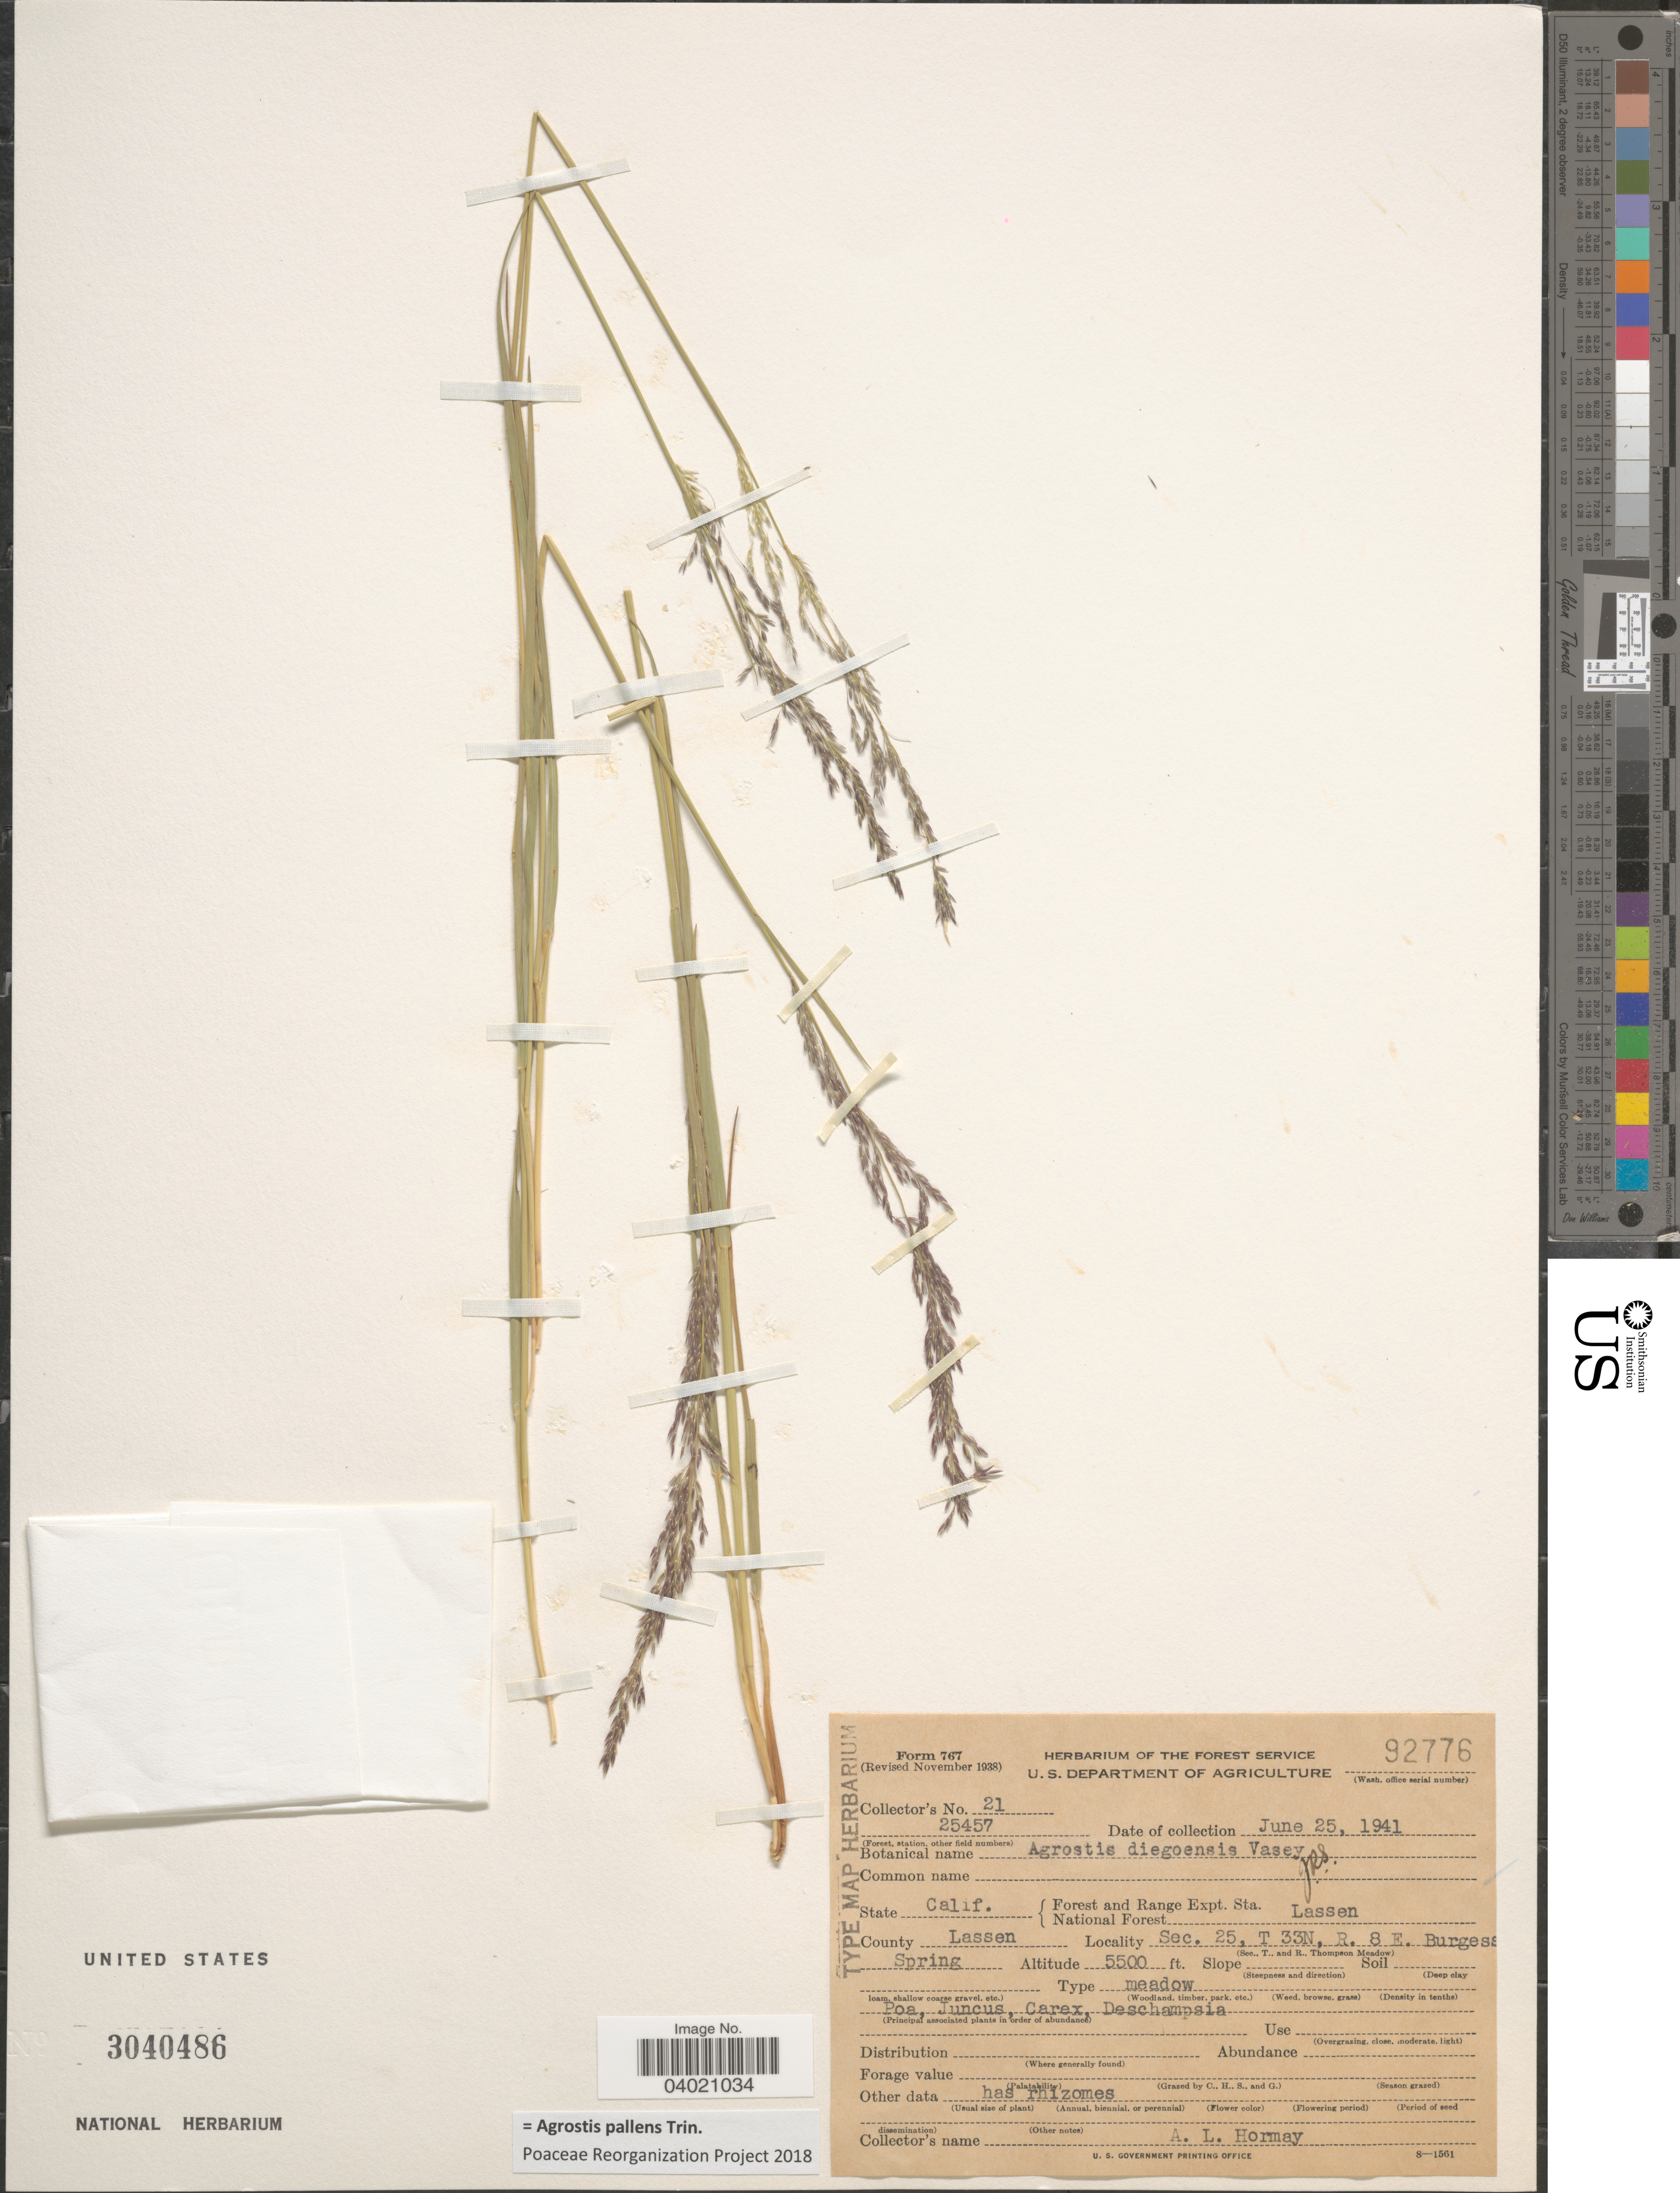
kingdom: Plantae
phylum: Tracheophyta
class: Liliopsida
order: Poales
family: Poaceae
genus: Agrostis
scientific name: Agrostis pallens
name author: Trin.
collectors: A. Hormay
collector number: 21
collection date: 1941-06-25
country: United States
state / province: California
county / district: Lassen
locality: Forest and Range Expt. Sta. National Forest Lassen. County Lassen. Sec. 25, T 33N, R. 8 E. Burgess Spring.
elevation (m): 1676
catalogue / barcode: US 3040486